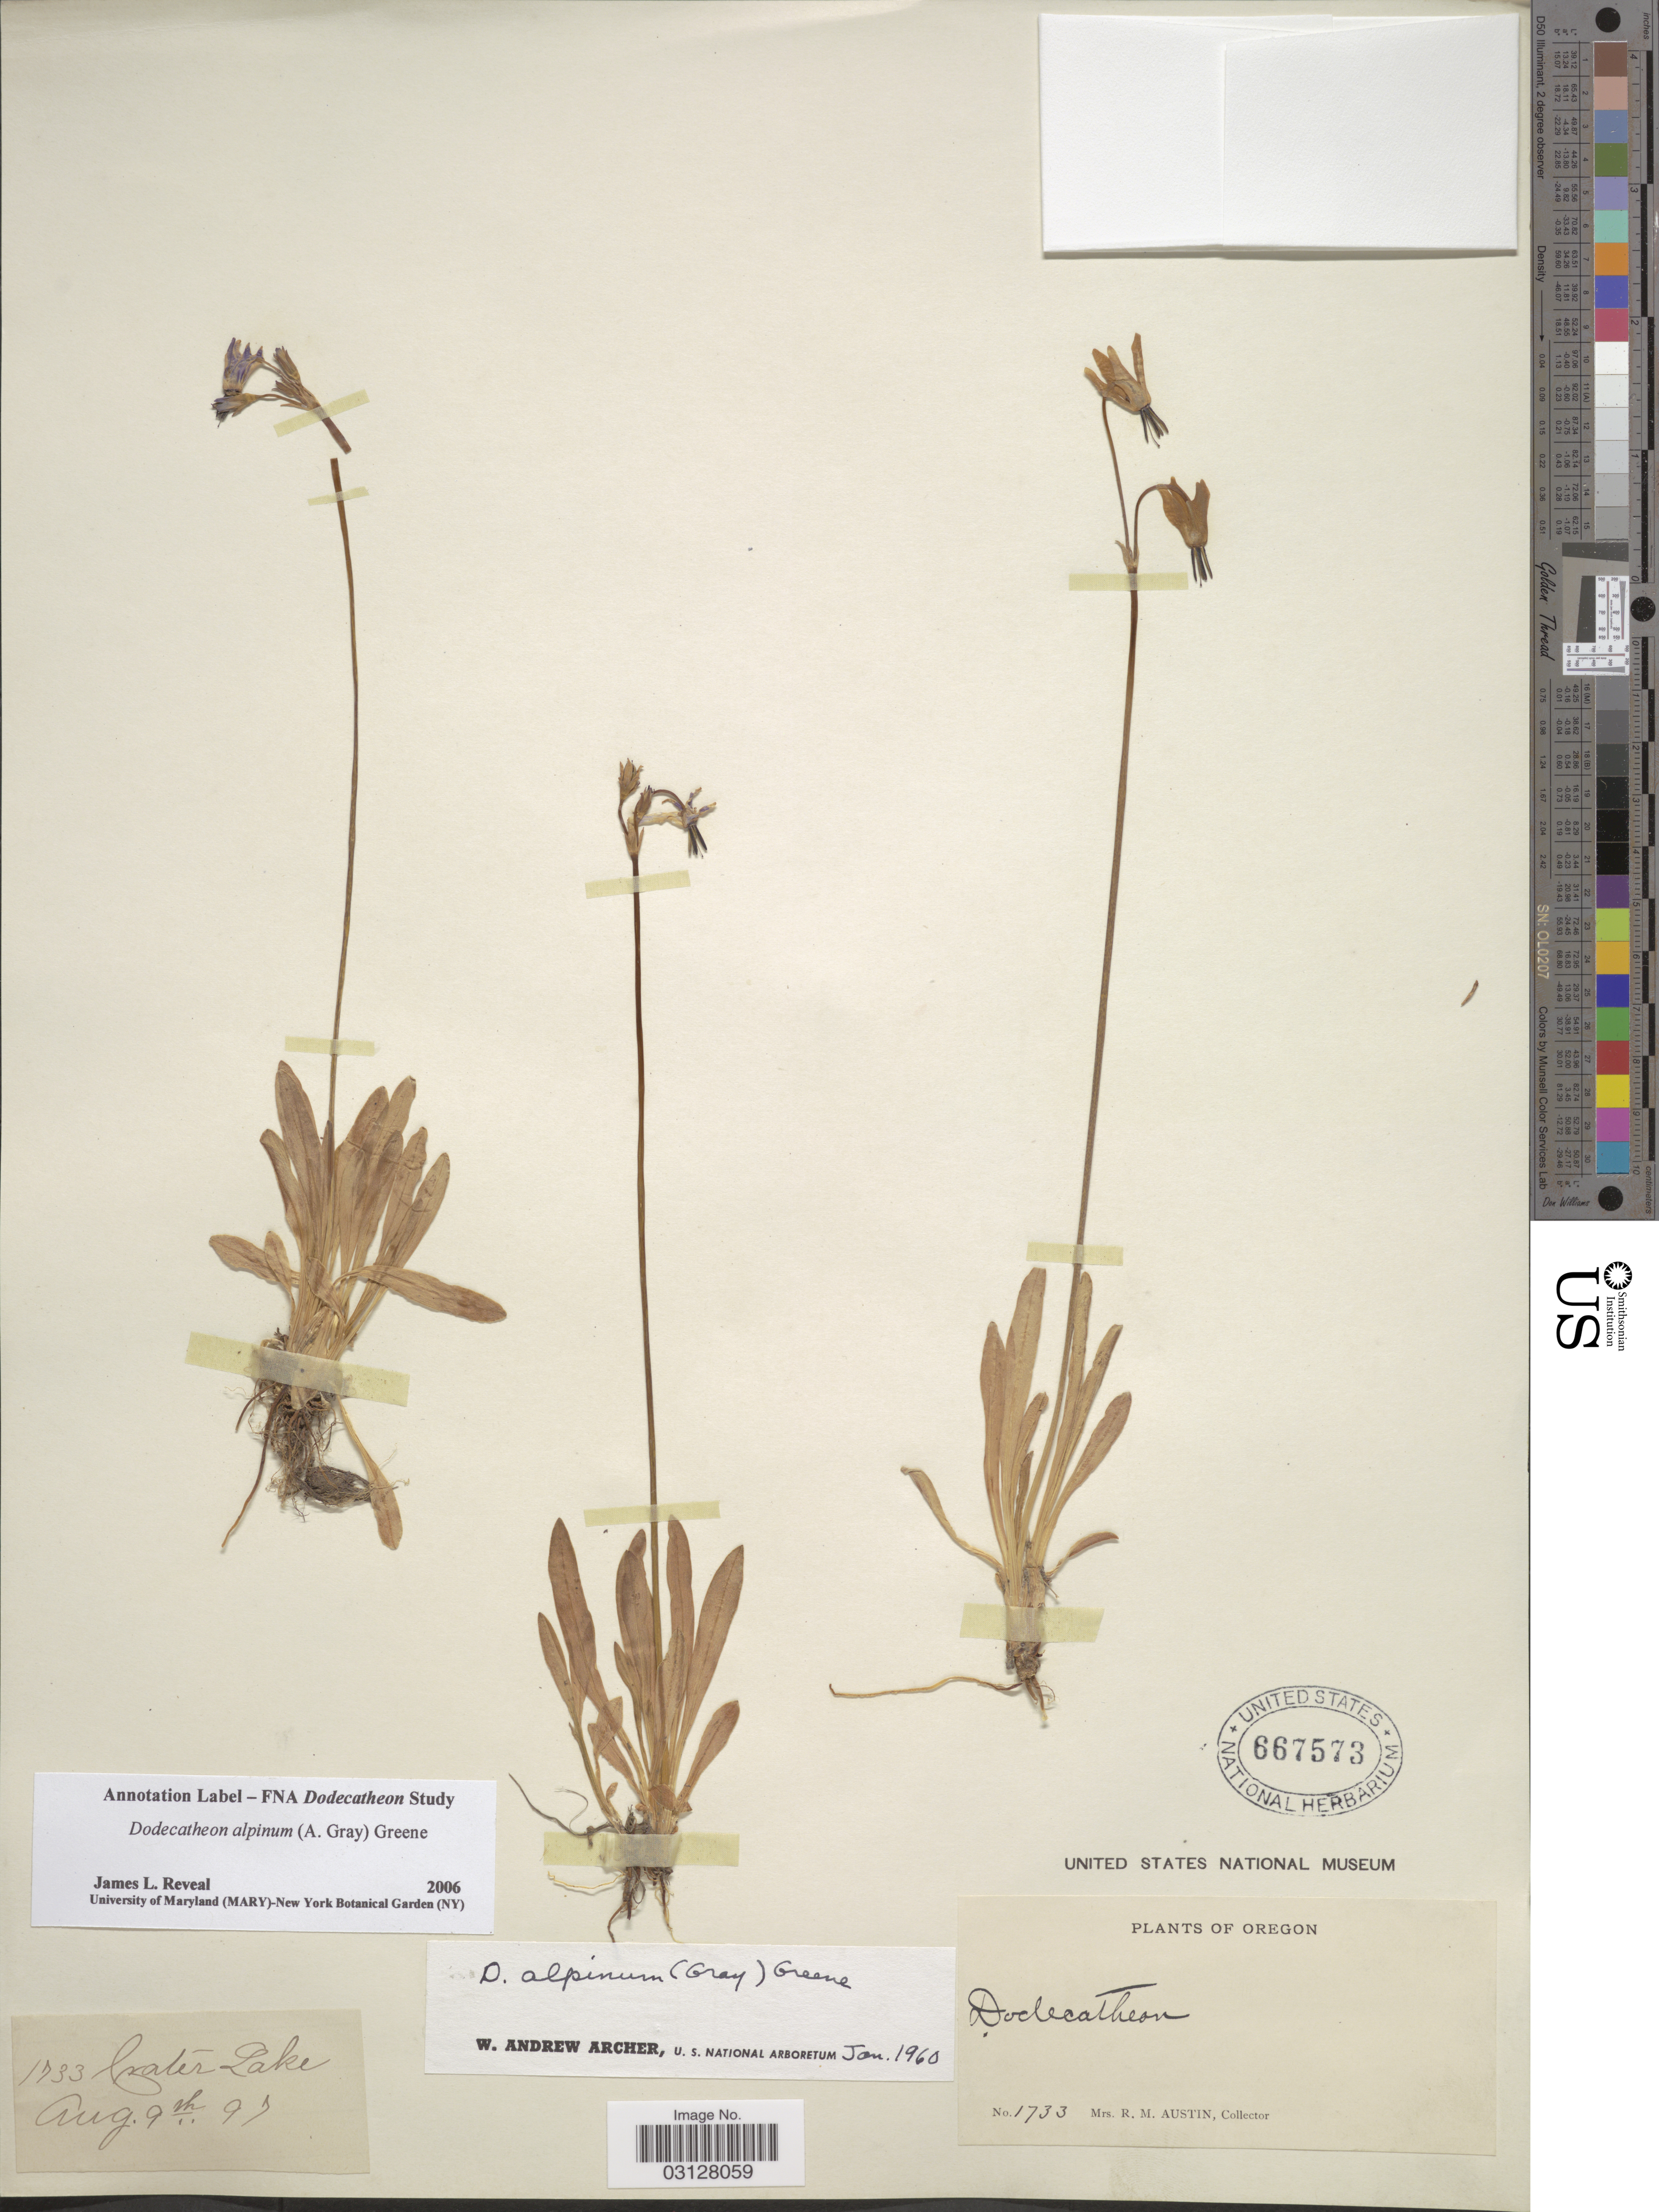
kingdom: Plantae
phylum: Tracheophyta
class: Magnoliopsida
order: Ericales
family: Primulaceae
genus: Dodecatheon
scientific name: Dodecatheon alpinum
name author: (A. Gray) Greene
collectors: R. Austin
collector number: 1733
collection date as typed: Transcribed d/m/y: 9/8/97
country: United States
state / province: Oregon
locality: Crater Lake.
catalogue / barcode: US 667573